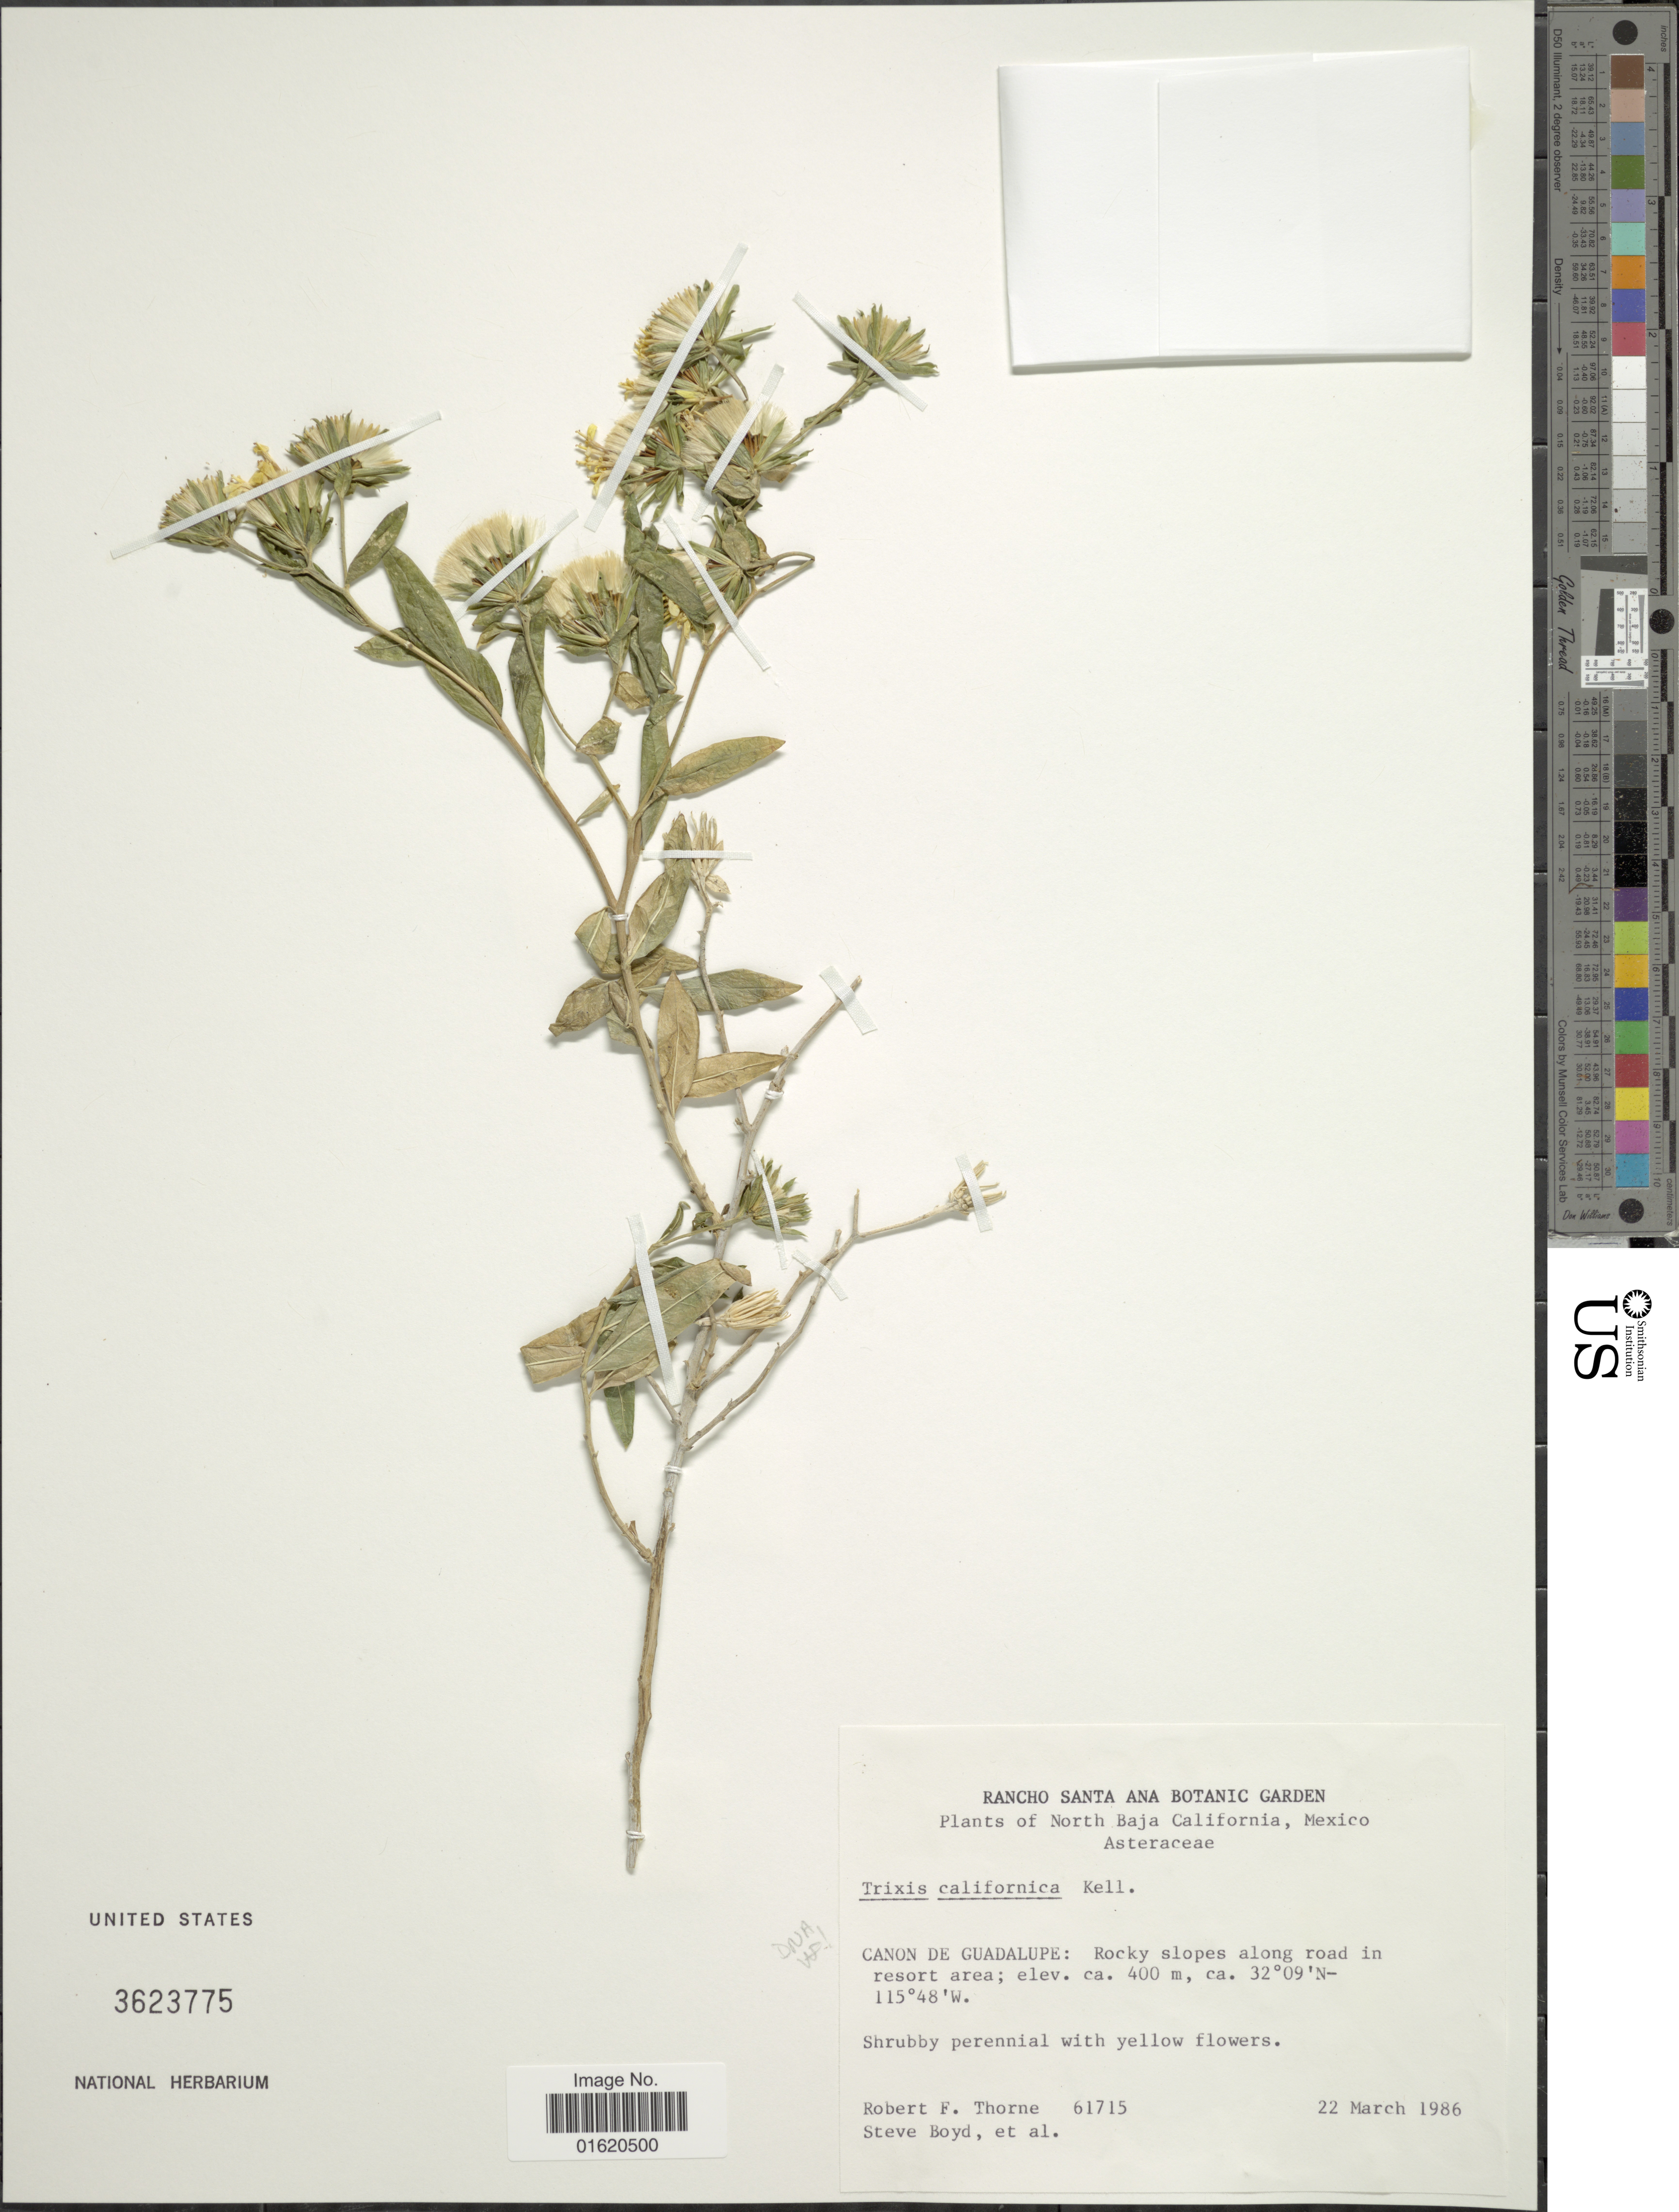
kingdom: Plantae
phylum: Tracheophyta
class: Magnoliopsida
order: Asterales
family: Asteraceae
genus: Trixis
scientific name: Trixis californica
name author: Kellogg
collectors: R. F. Thorne, S. Boyd & et al.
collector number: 61715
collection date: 1986-03-22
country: Mexico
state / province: Baja California Norte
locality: Canon de Guadalupe: rocky slopes along road in resort area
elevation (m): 400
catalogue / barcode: US 3623775